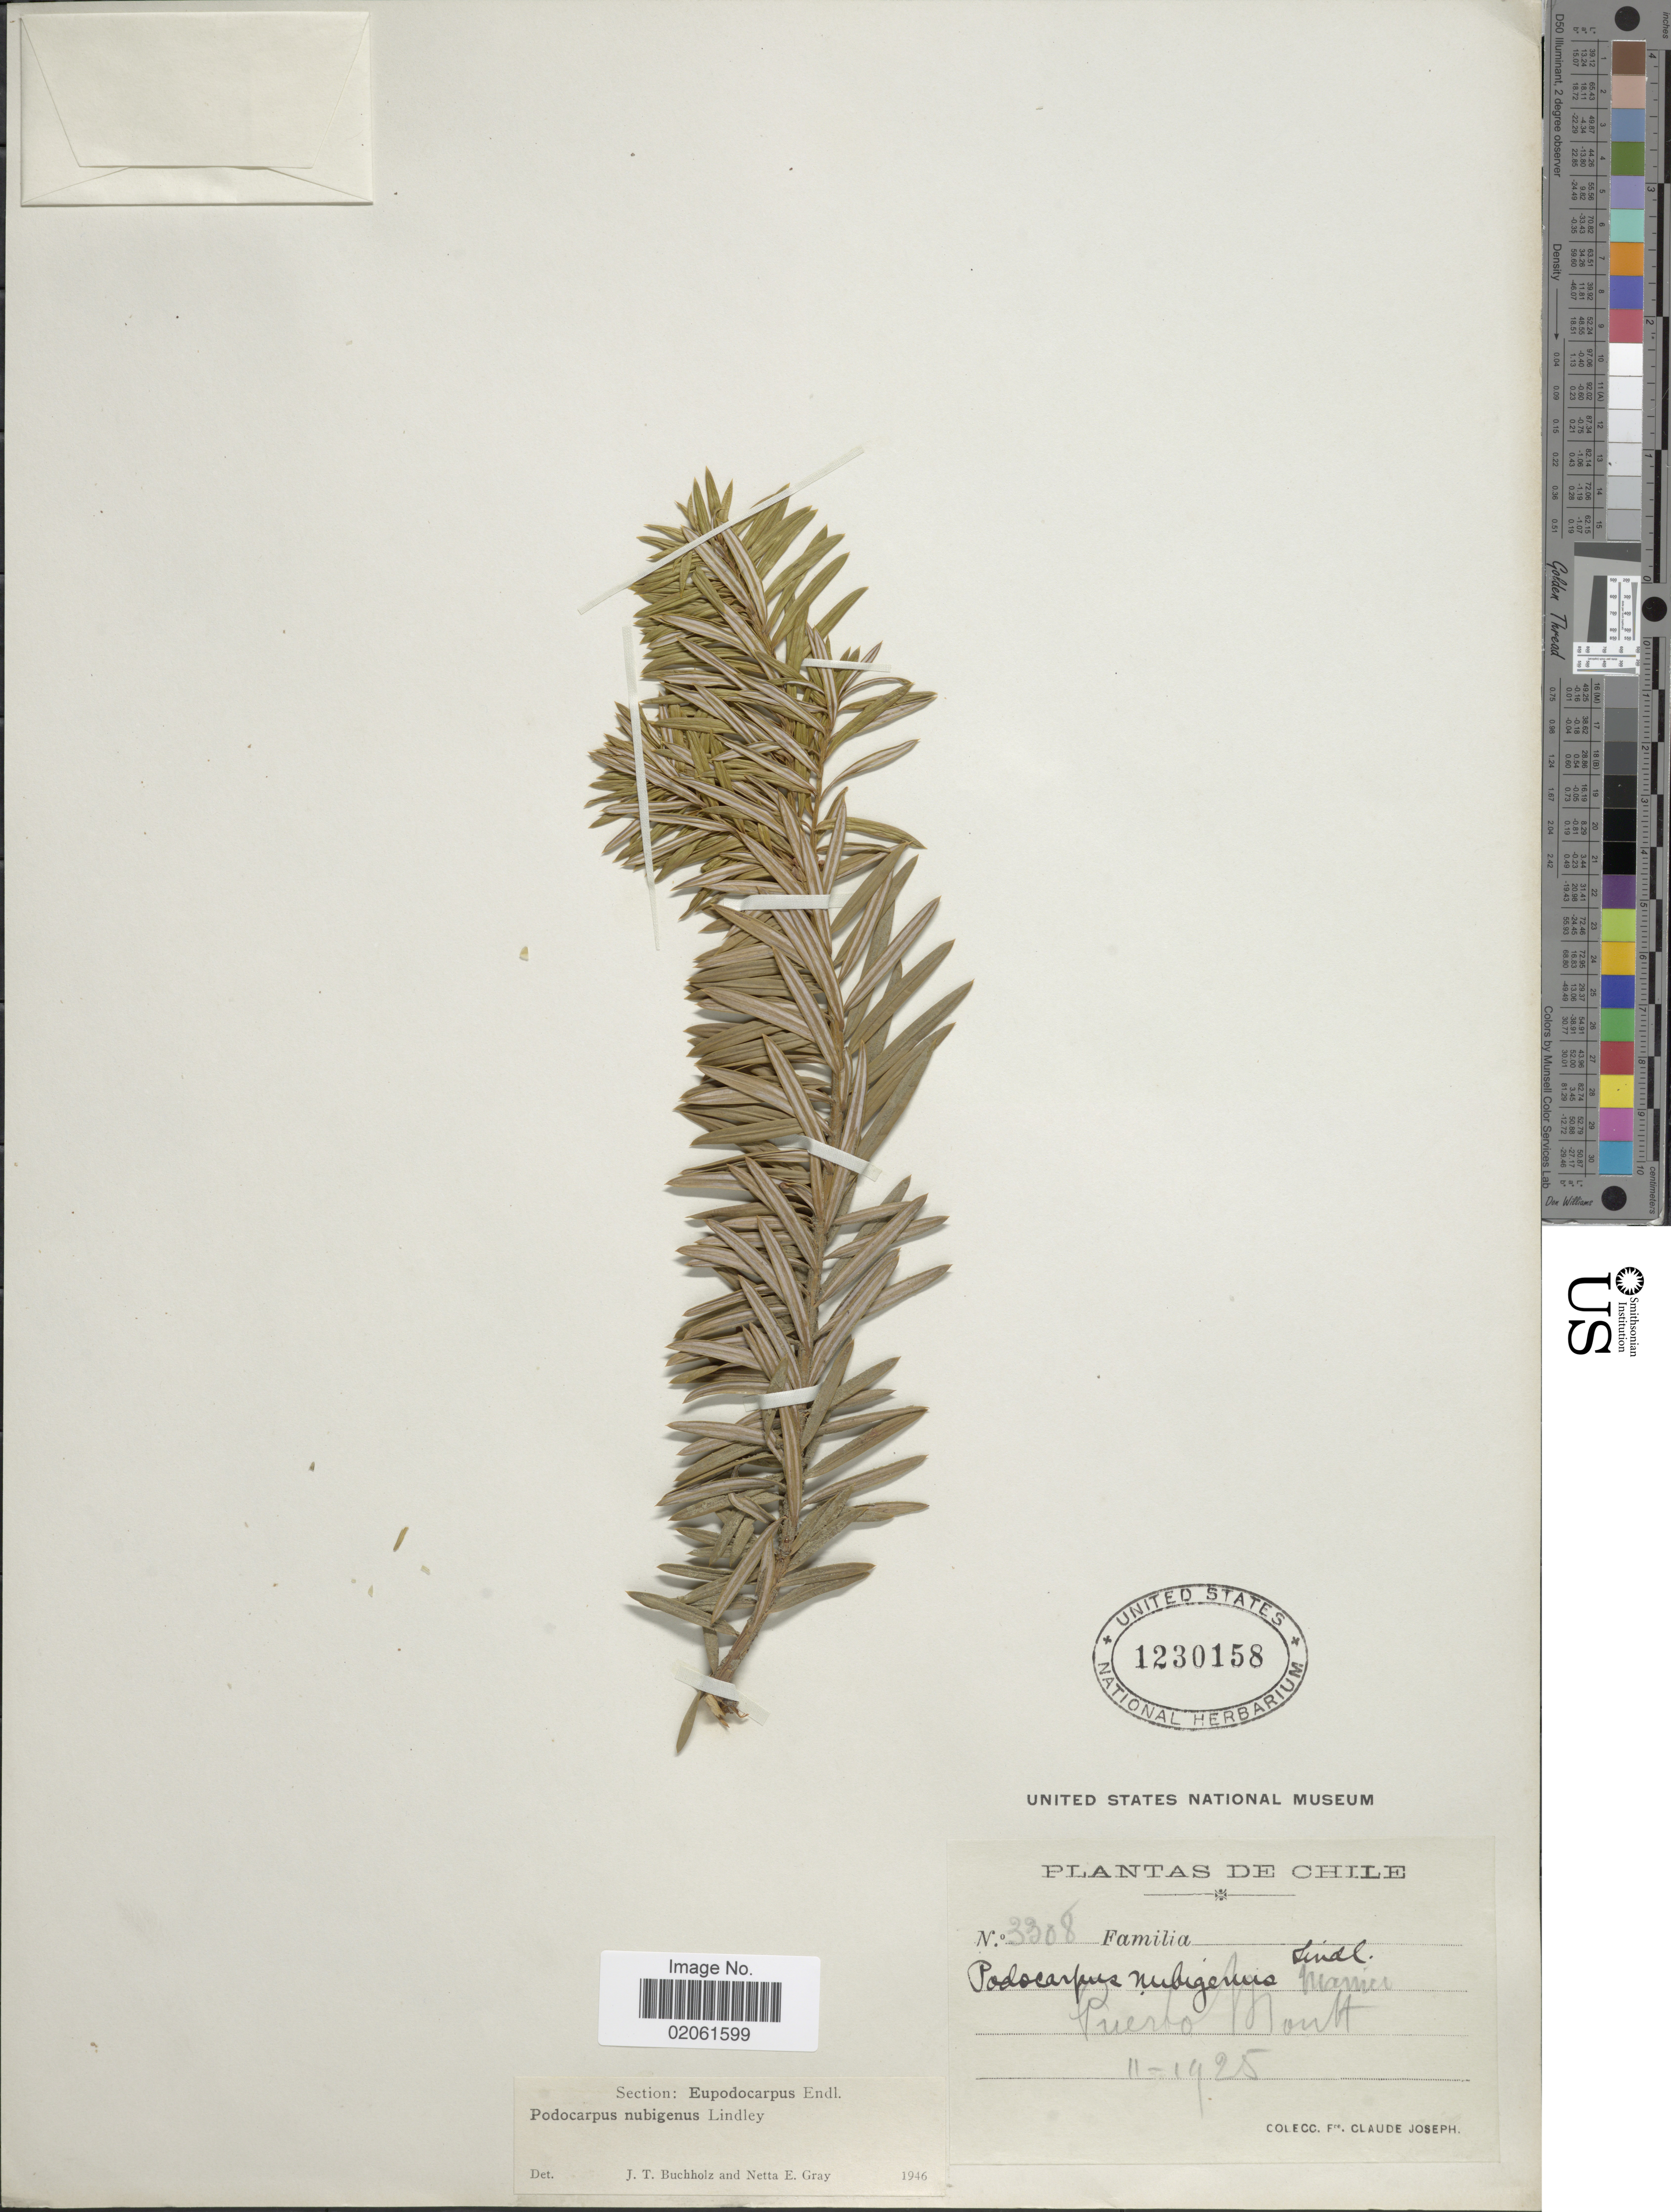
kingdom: Plantae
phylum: Tracheophyta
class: Pinopsida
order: Pinales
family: Podocarpaceae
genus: Podocarpus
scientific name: Podocarpus nubigenus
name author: Lindl.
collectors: Bro. Claude-Joseph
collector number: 3308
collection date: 1925-11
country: Chile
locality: Chile, Puerto Montt.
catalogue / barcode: US 1230158